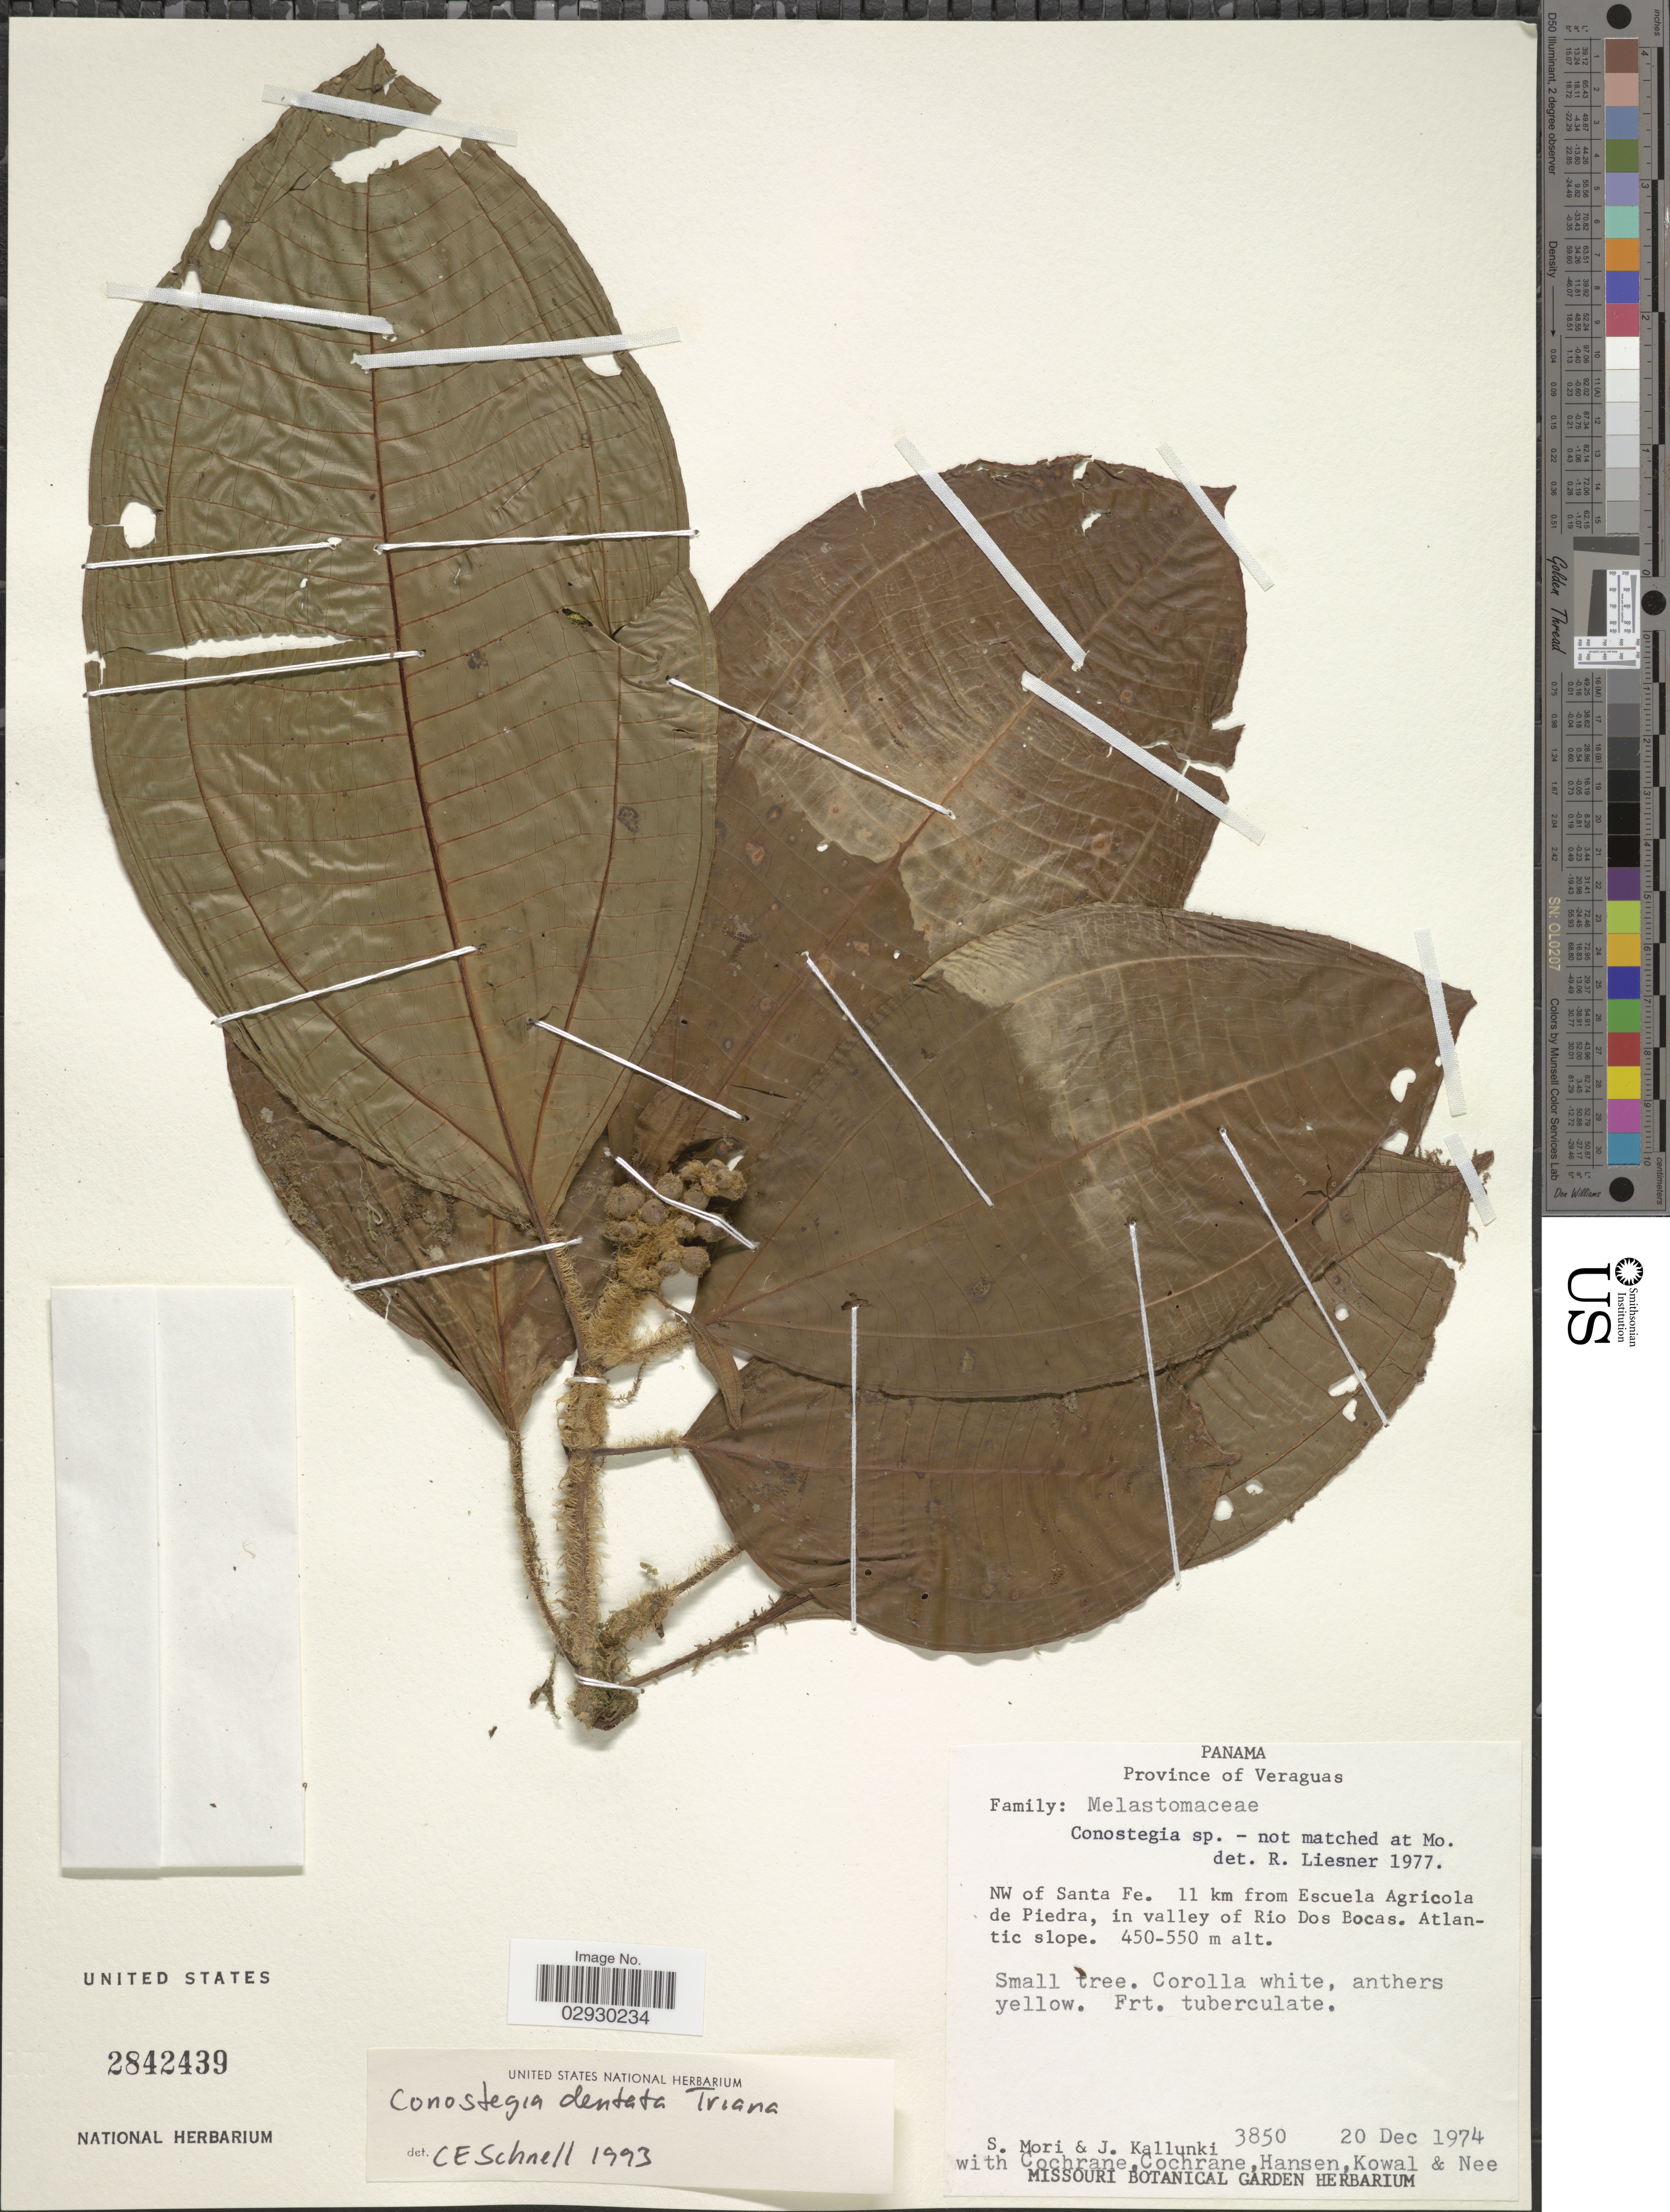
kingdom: Plantae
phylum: Tracheophyta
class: Magnoliopsida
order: Myrtales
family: Melastomataceae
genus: Conostegia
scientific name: Conostegia dentata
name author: Triana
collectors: S. Mori, J. Kallunki, Cochrane & Cochrane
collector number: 3850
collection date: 1974-12-20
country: Panama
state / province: Veraguas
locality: NW of Santa Fe. 11 km from Escuela Agricola de Piedra, in valley of Rio Dos Bocas. Atlantic slope.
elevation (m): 450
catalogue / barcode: US 2842439